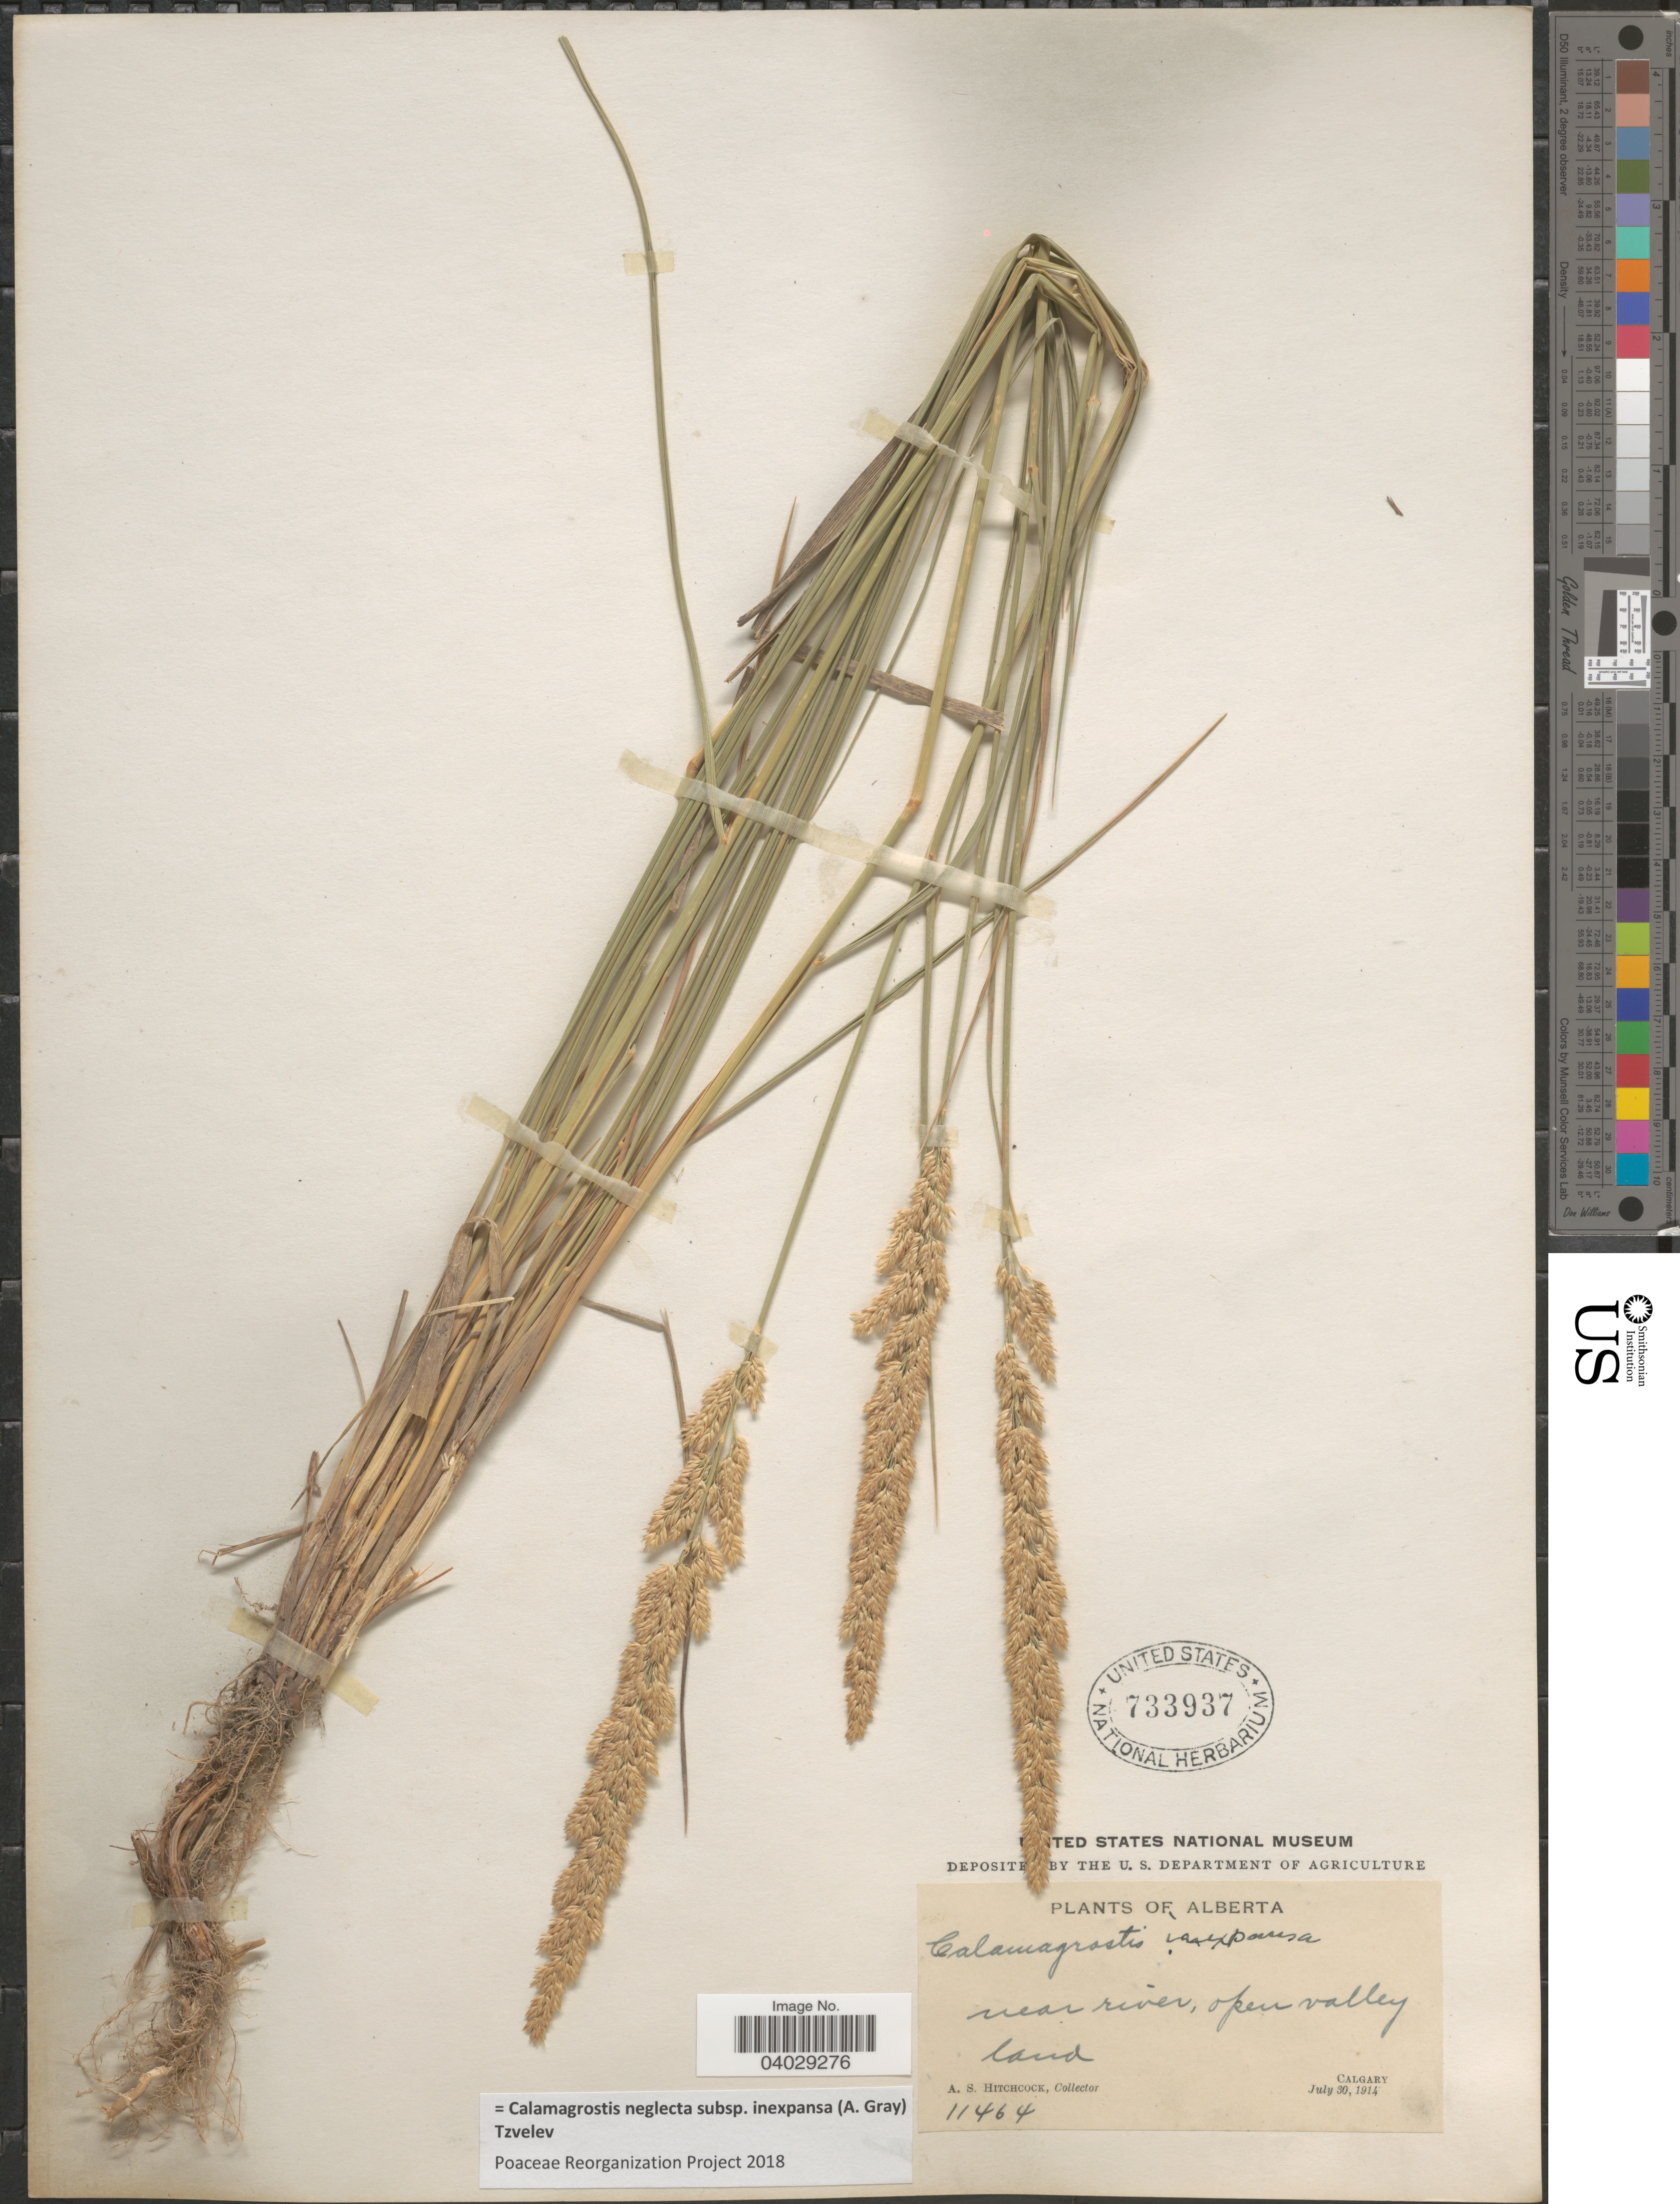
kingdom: Plantae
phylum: Tracheophyta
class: Liliopsida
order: Poales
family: Poaceae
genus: Calamagrostis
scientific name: Calamagrostis neglecta subsp. inexpansa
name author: (A. Gray) Tzvelev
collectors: A. S. Hitchcock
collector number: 11464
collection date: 1914-07-30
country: Canada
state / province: Alberta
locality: Near river, open valley land. Calgary.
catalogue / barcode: US 733937